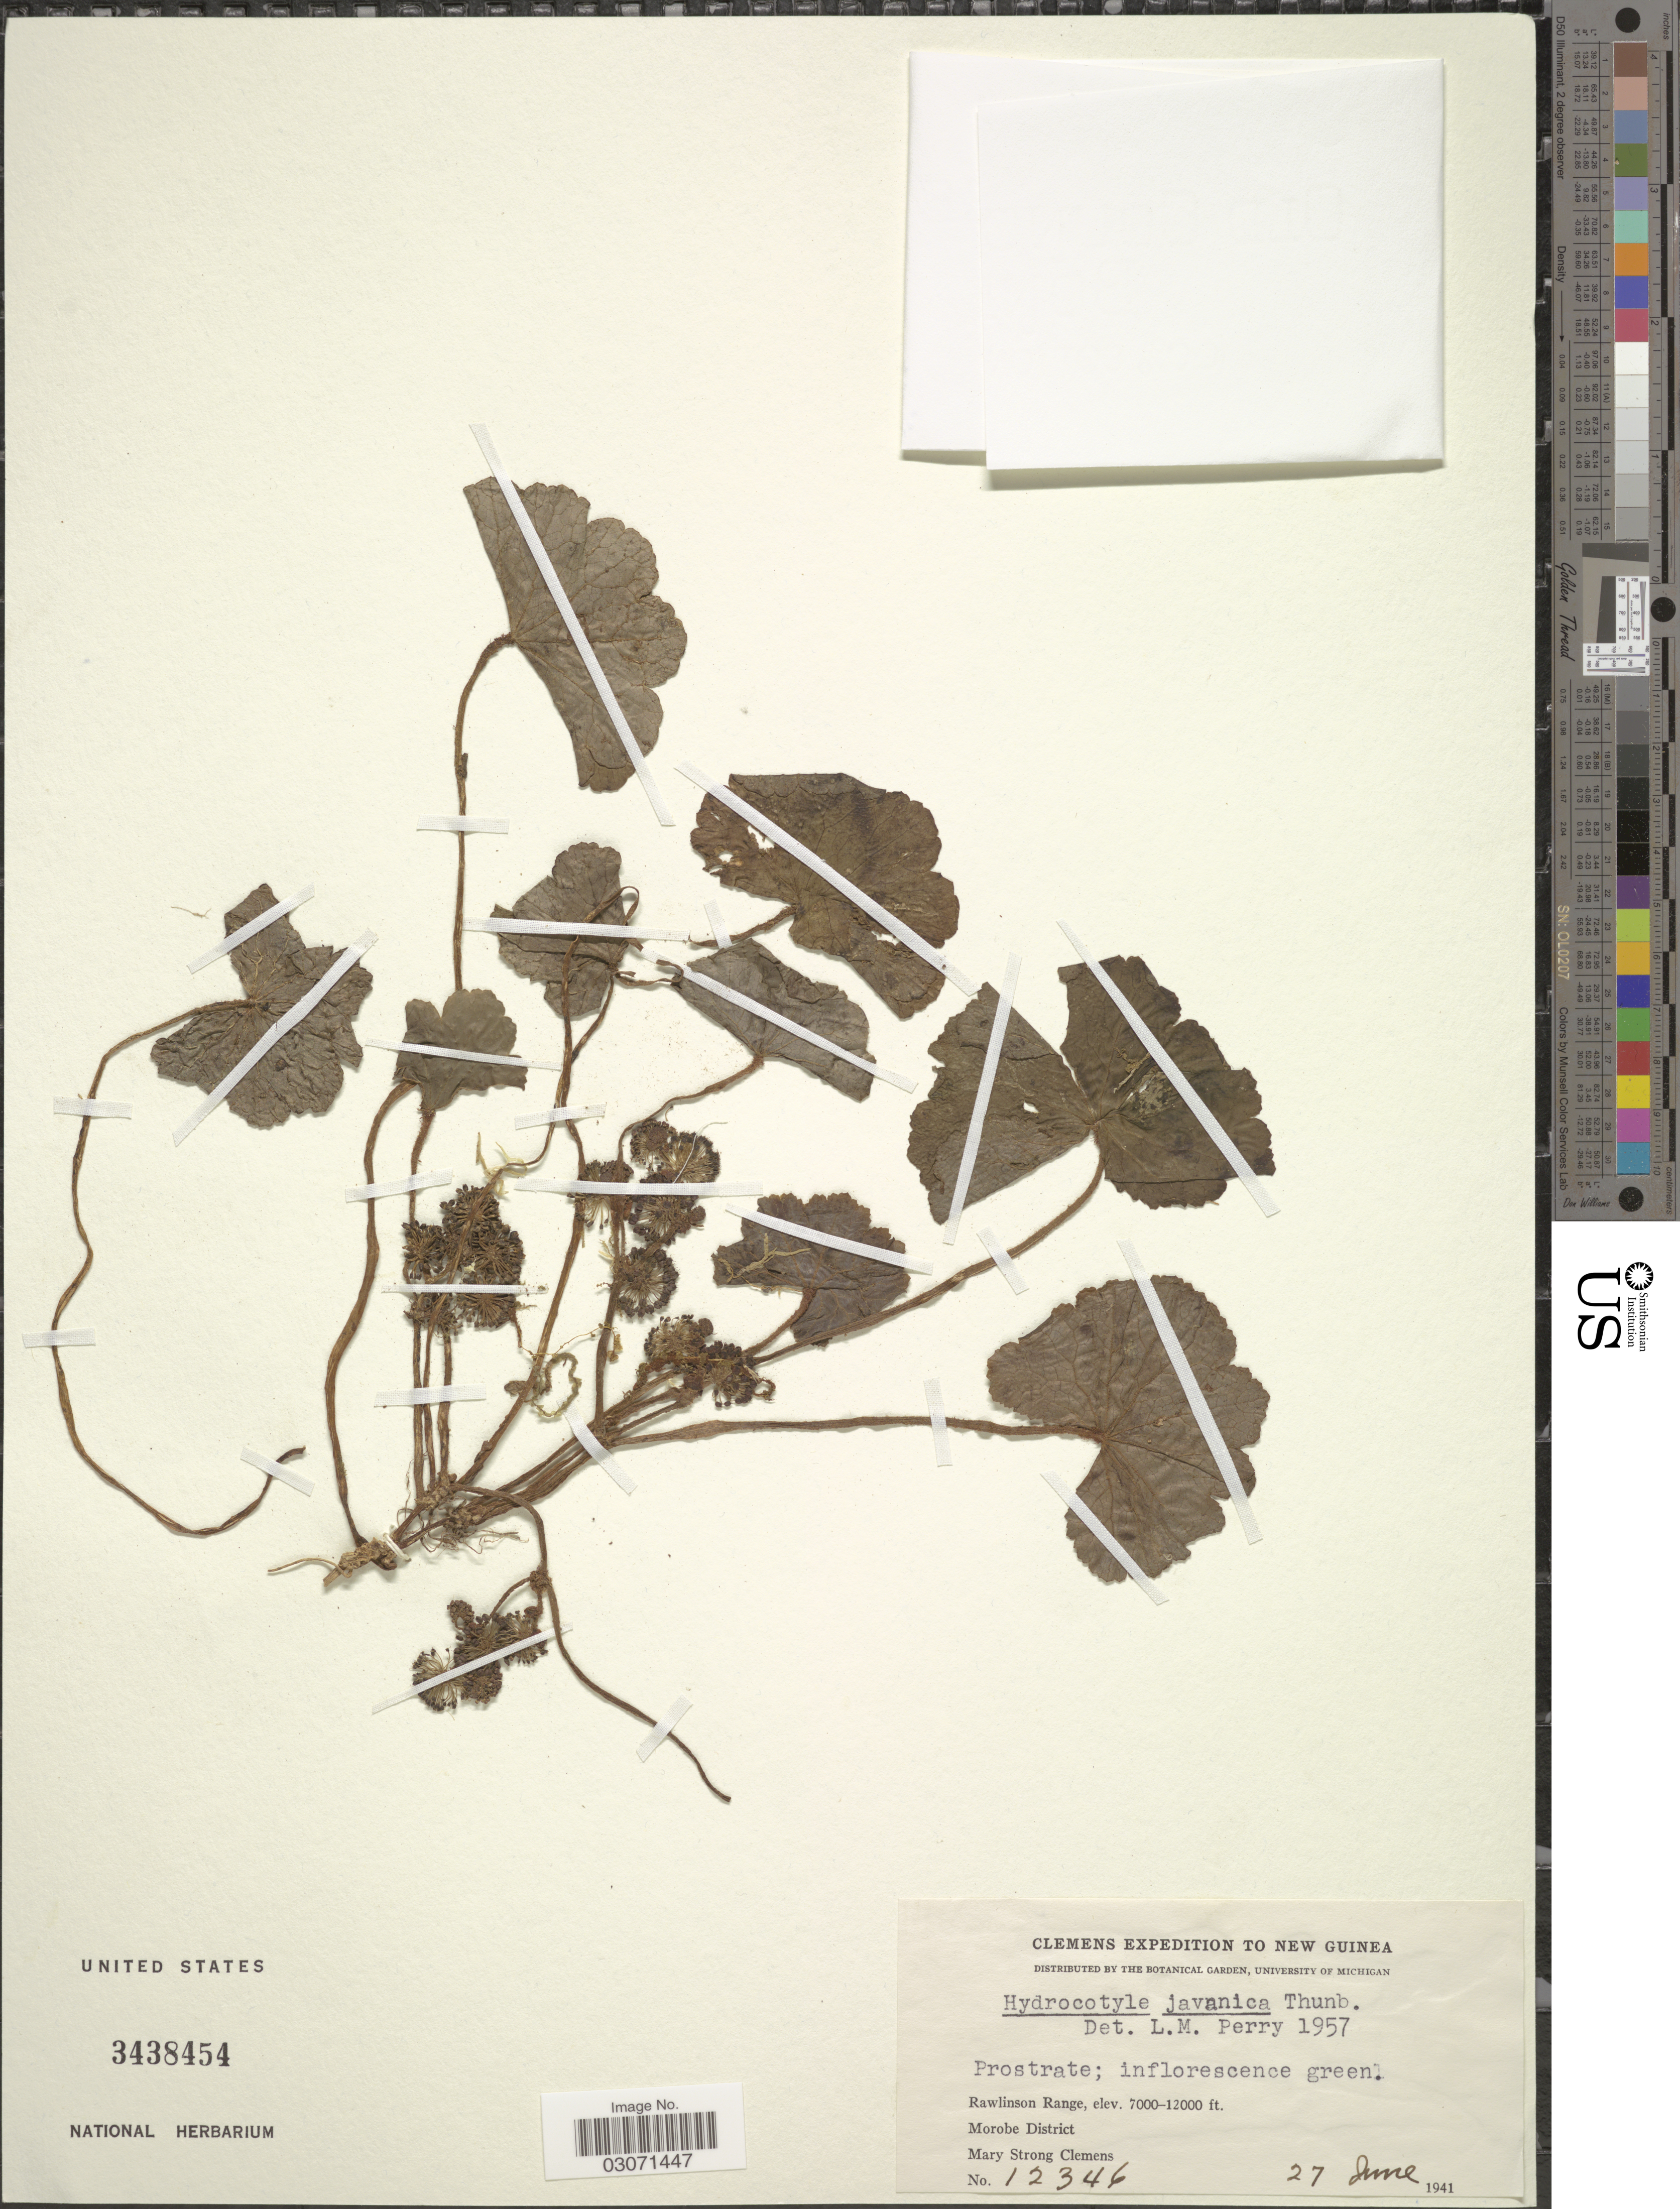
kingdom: Plantae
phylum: Tracheophyta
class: Magnoliopsida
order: Apiales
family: Araliaceae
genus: Hydrocotyle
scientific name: Hydrocotyle javanica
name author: Thunb.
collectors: M. S. Clemens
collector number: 12346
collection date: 1941-06-27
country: Papua New Guinea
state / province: Morobe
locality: New Guinea. Rawlinson Range. Morobe District.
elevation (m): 2134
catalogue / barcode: US 3438454